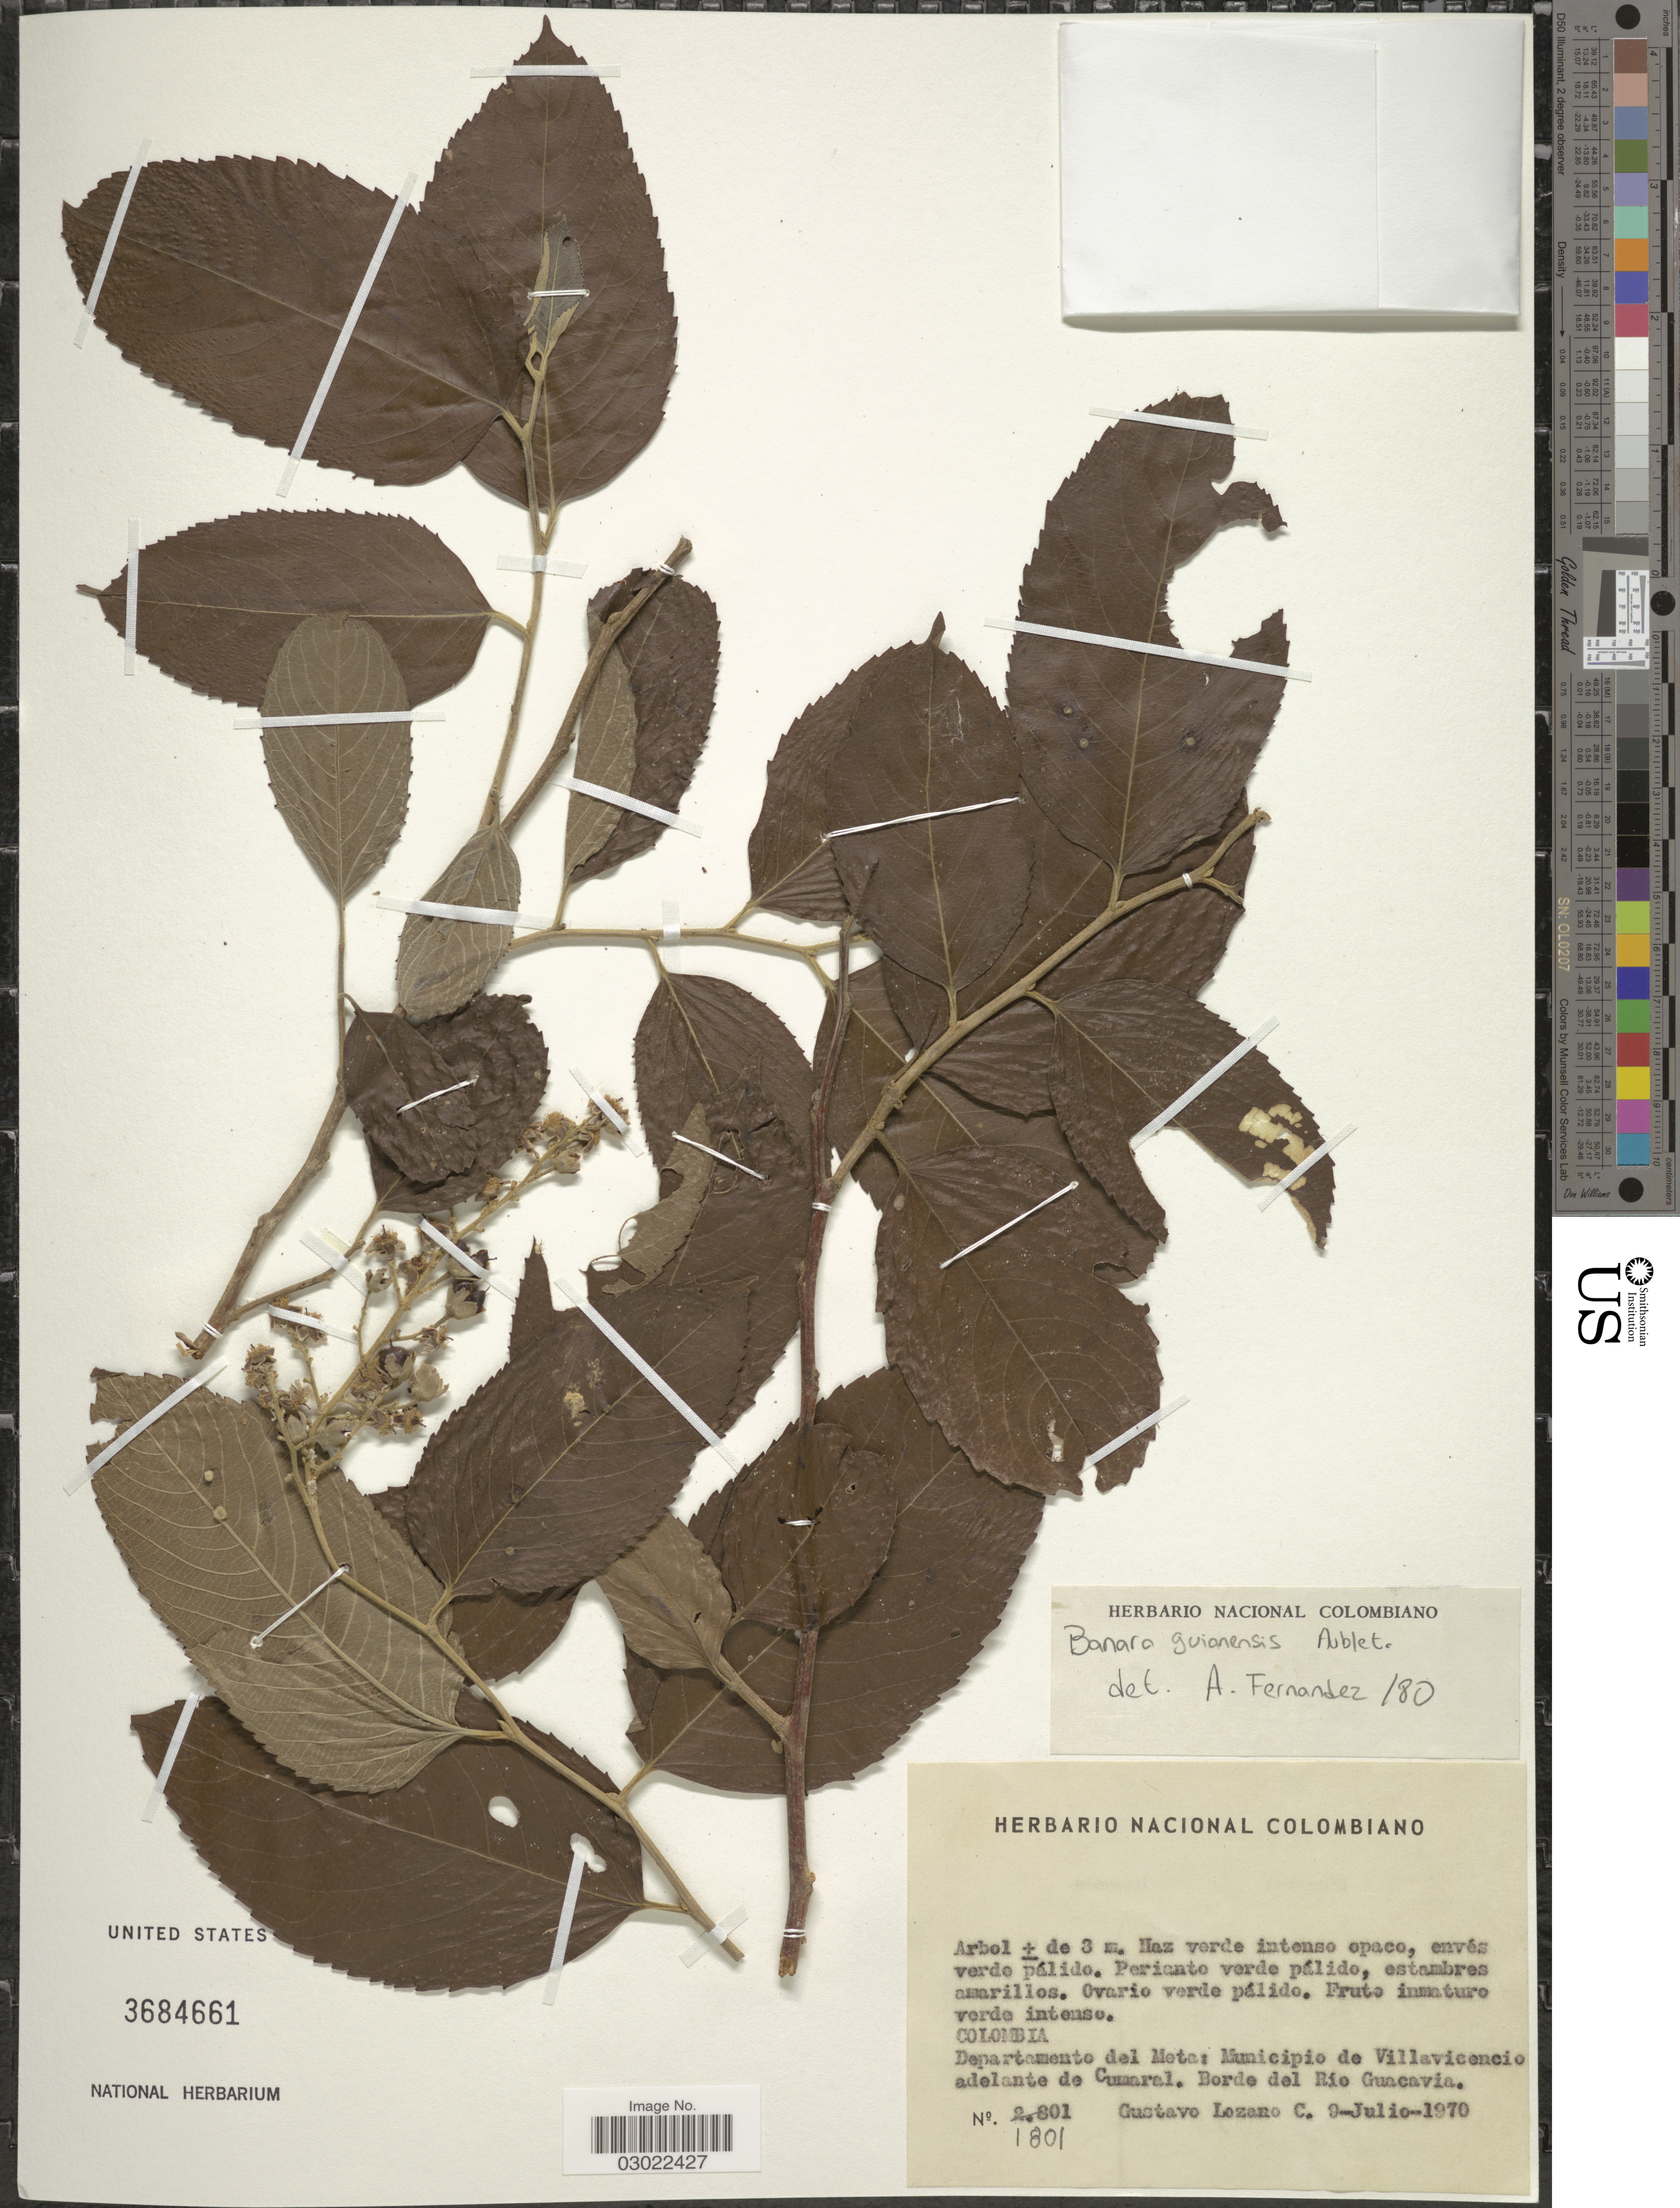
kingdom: Plantae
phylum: Tracheophyta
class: Magnoliopsida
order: Malpighiales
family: Salicaceae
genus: Banara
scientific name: Banara guianensis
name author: Aubl.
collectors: G. Lozano-Contreras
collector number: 1801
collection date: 1970-07-09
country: Colombia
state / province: Meta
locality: Departamento del Meta: Municipio de Villavicencio adelante de Cumaral. Borde del Río Guacavia.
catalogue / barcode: US 3684661